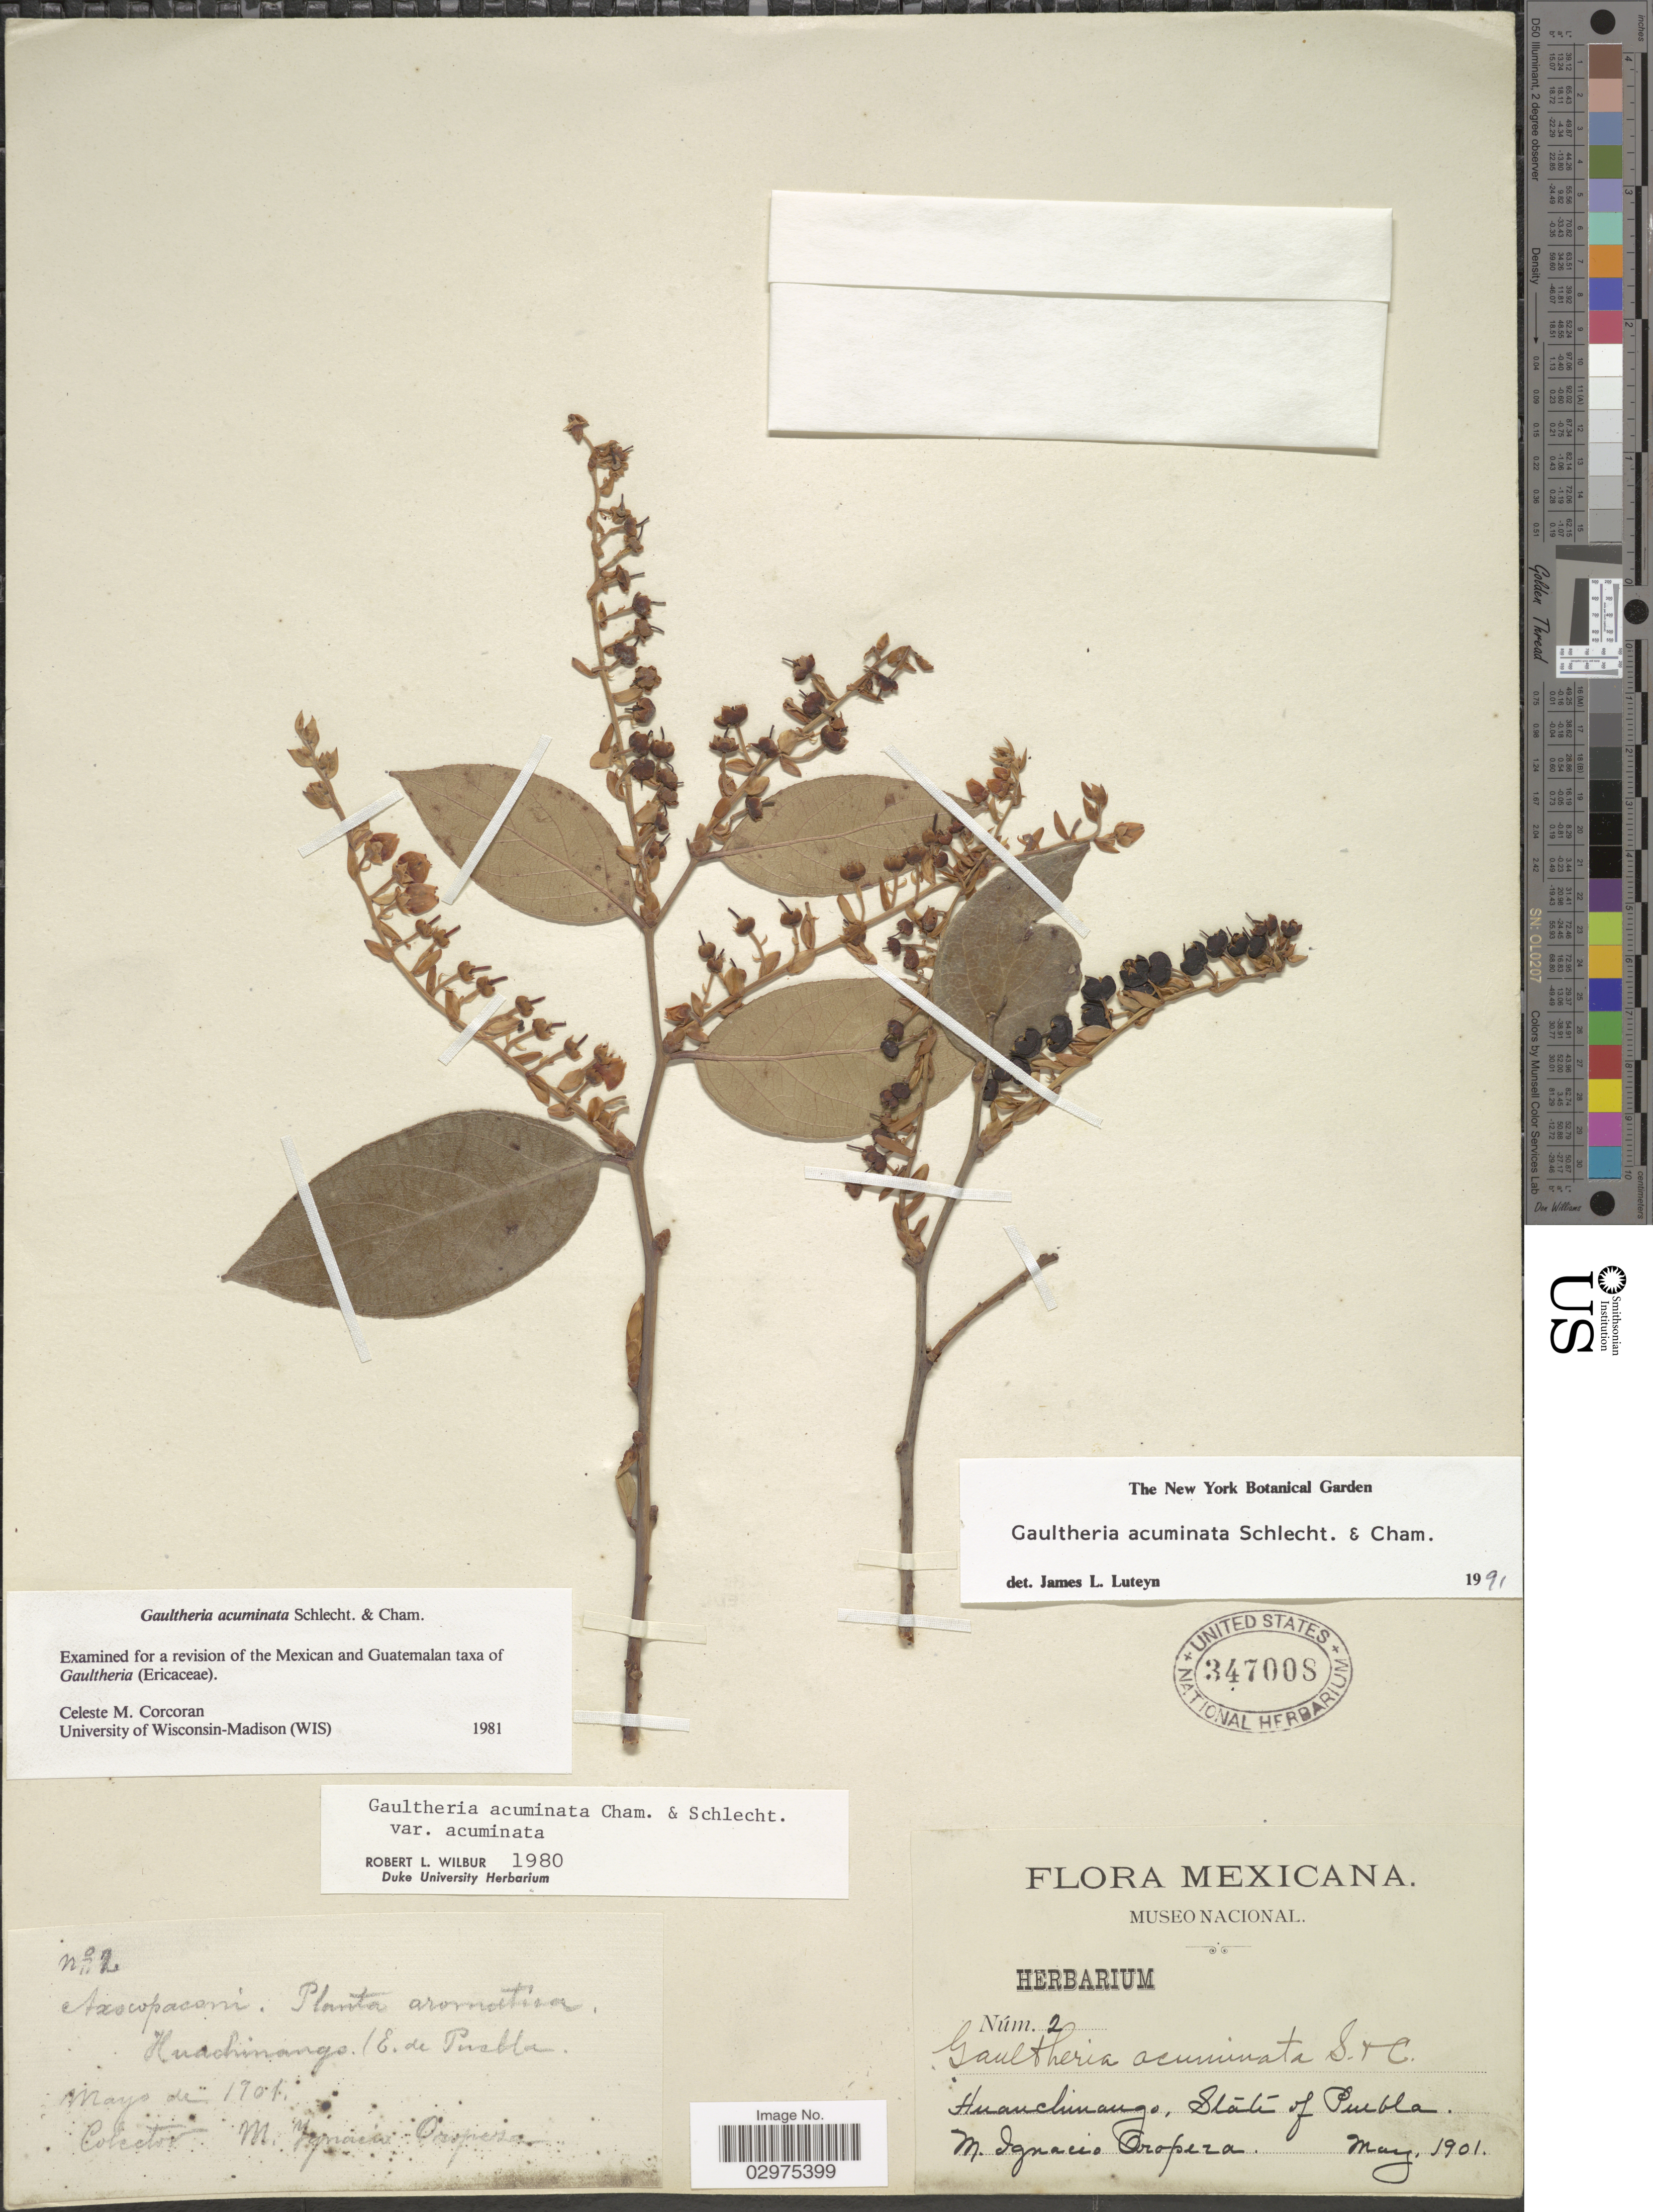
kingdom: Plantae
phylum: Tracheophyta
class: Magnoliopsida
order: Ericales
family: Ericaceae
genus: Gaultheria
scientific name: Gaultheria acuminata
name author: Schltdl. & Cham.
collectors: M. Ignacio Oropeza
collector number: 2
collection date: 1901-05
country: Mexico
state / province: Puebla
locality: Huauchinango.(E. de Puebla)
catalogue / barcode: US 347008